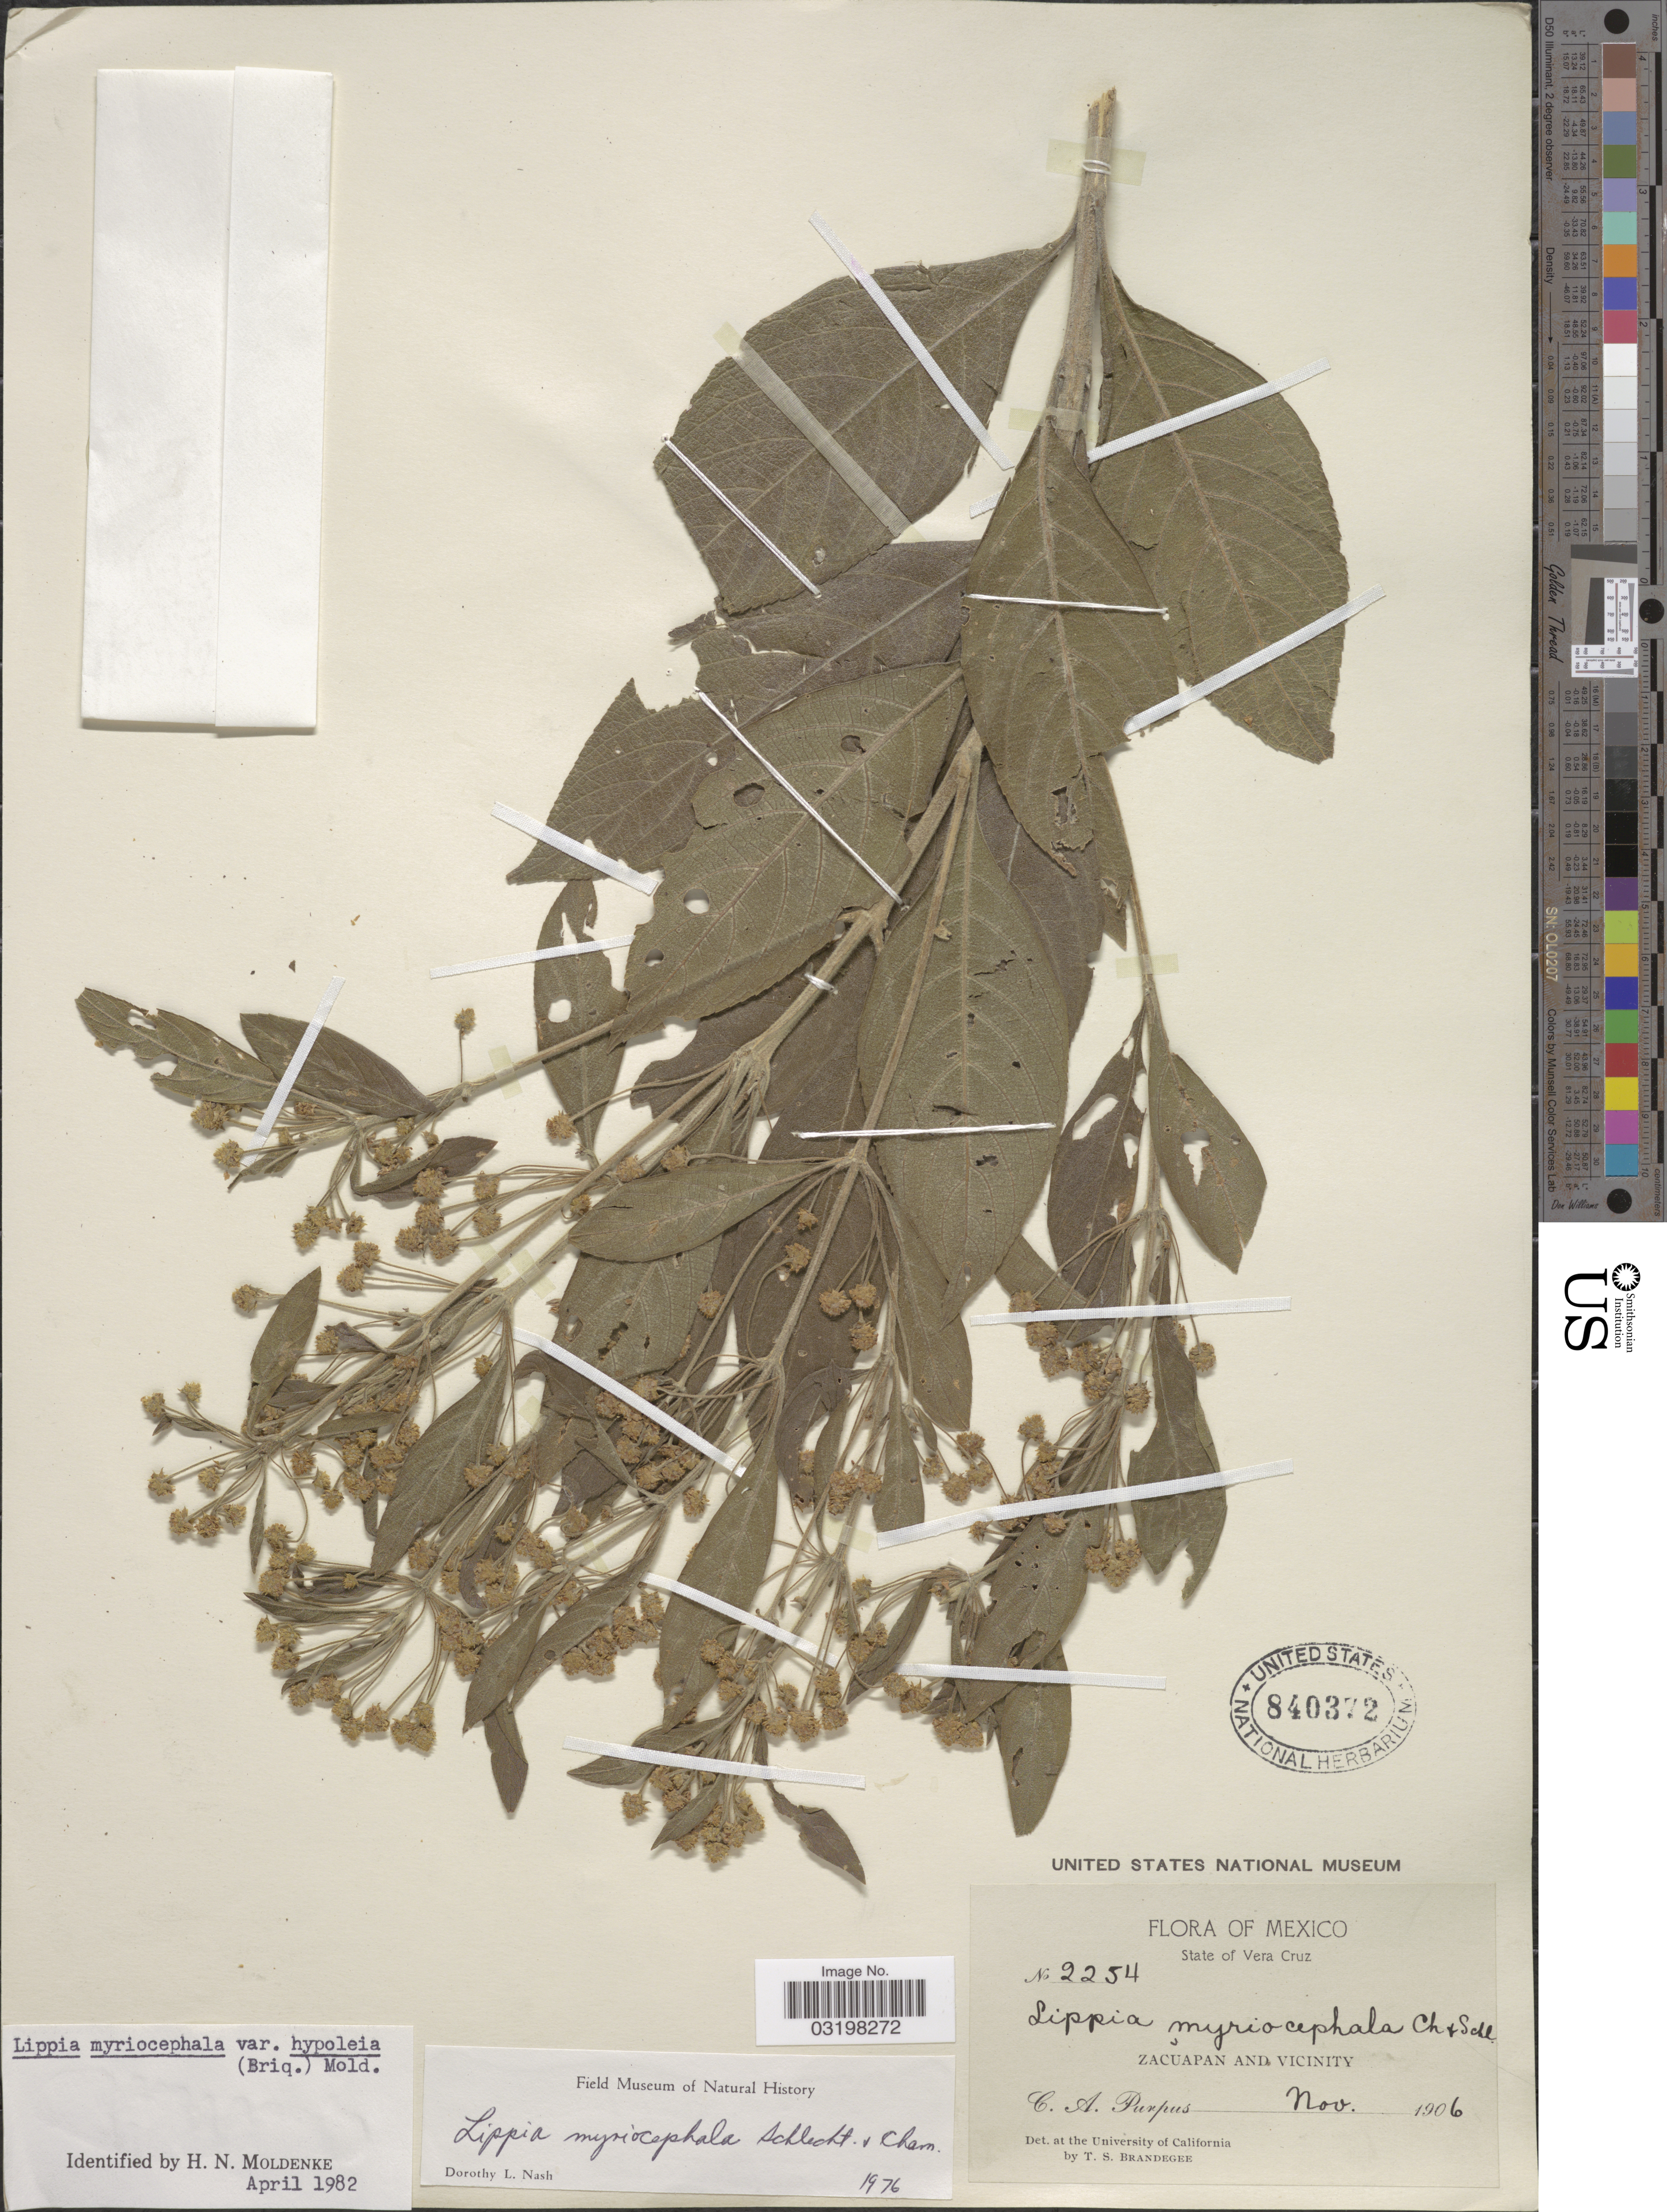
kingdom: Plantae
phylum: Tracheophyta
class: Magnoliopsida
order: Lamiales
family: Verbenaceae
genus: Lippia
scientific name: Lippia myriocephala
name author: Schltdl. & Cham.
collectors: C. A. Purpus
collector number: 2254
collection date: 1906-11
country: Mexico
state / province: Veracruz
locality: Vera Cruz. Zacuapan and vicinity.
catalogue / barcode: US 840372